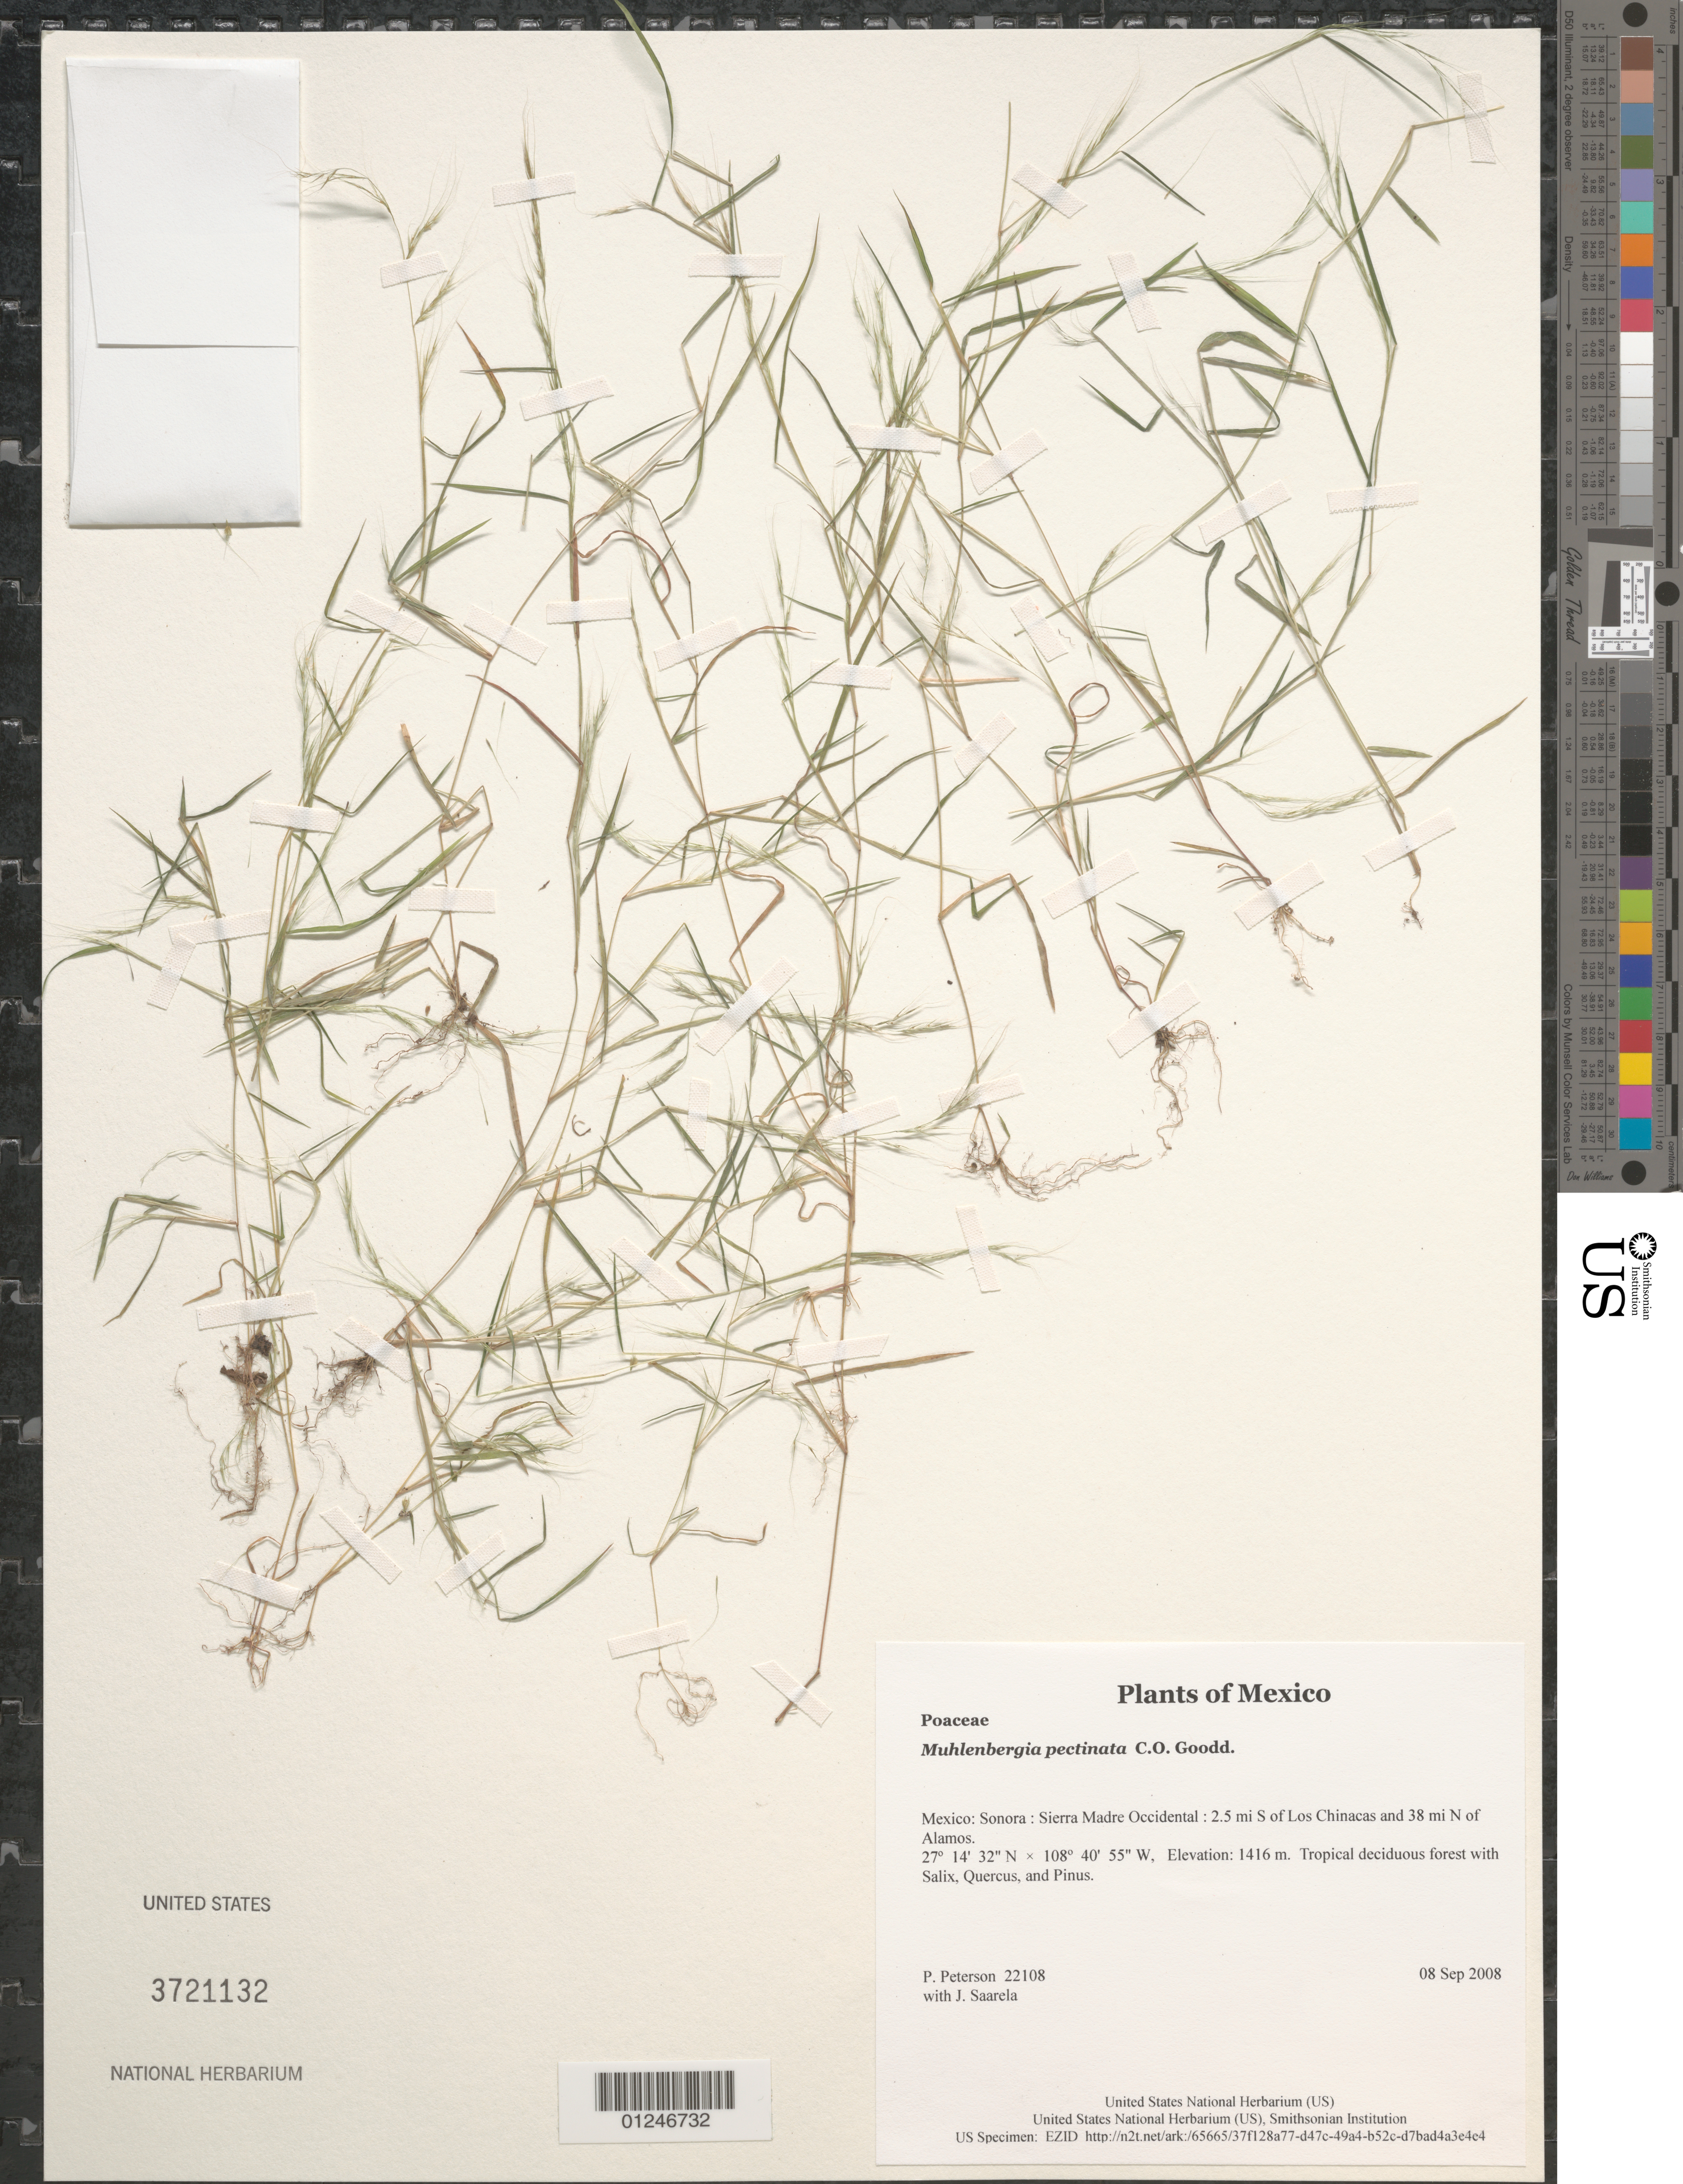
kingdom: Plantae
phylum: Tracheophyta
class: Liliopsida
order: Poales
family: Poaceae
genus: Muhlenbergia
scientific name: Muhlenbergia pectinata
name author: C.O. Goodd.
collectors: P. M. Peterson & J. Saarela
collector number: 22108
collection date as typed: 08 Sep 2008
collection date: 2008-09-08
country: Mexico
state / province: Sonora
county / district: Sierra Madre Occidental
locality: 2.5 mi S of Los Chinacas and 38 mi N of Alamos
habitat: Tropical deciduous forest with Salix, Quercus, and Pinus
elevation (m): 1416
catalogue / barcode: US 3721132